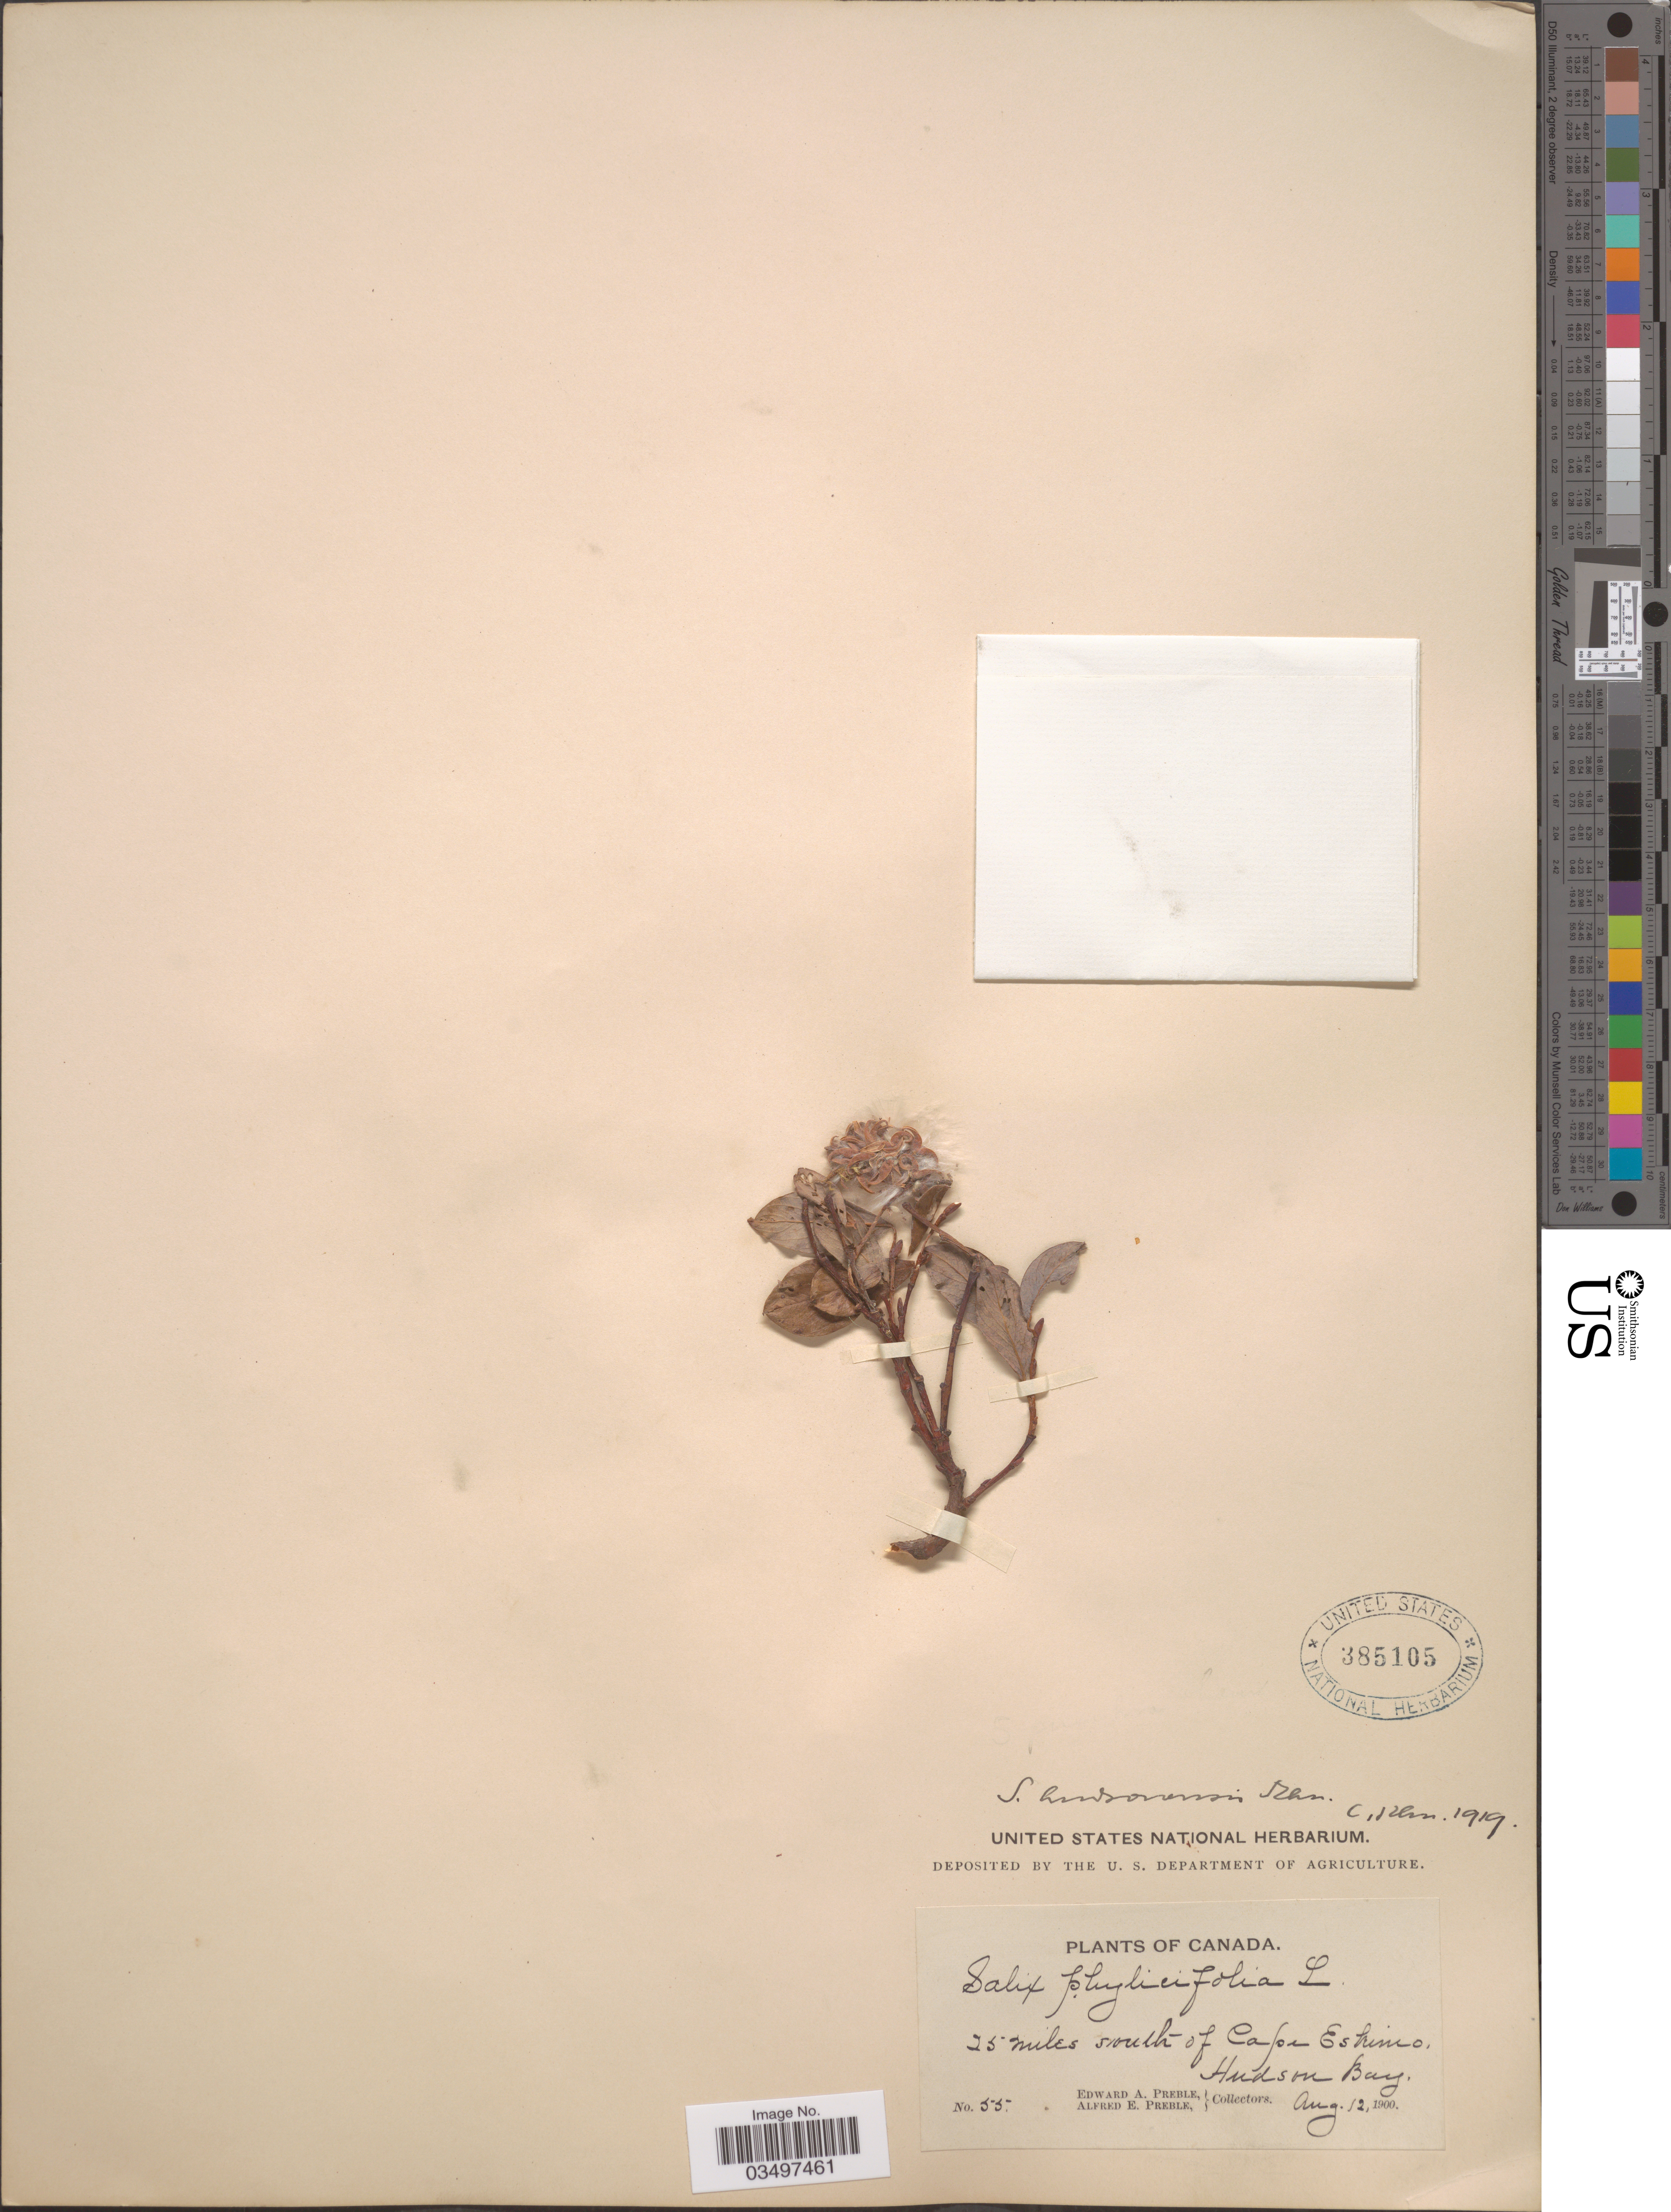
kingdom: Plantae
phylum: Tracheophyta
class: Magnoliopsida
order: Malpighiales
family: Salicaceae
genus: Salix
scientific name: Salix hudsonensis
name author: C.K. Schneid.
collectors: E. Preble & A. Preble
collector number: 55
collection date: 1900-08-12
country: Canada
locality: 25 miles south of Cape Eskimo, Hudson Bay.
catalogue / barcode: US 385105